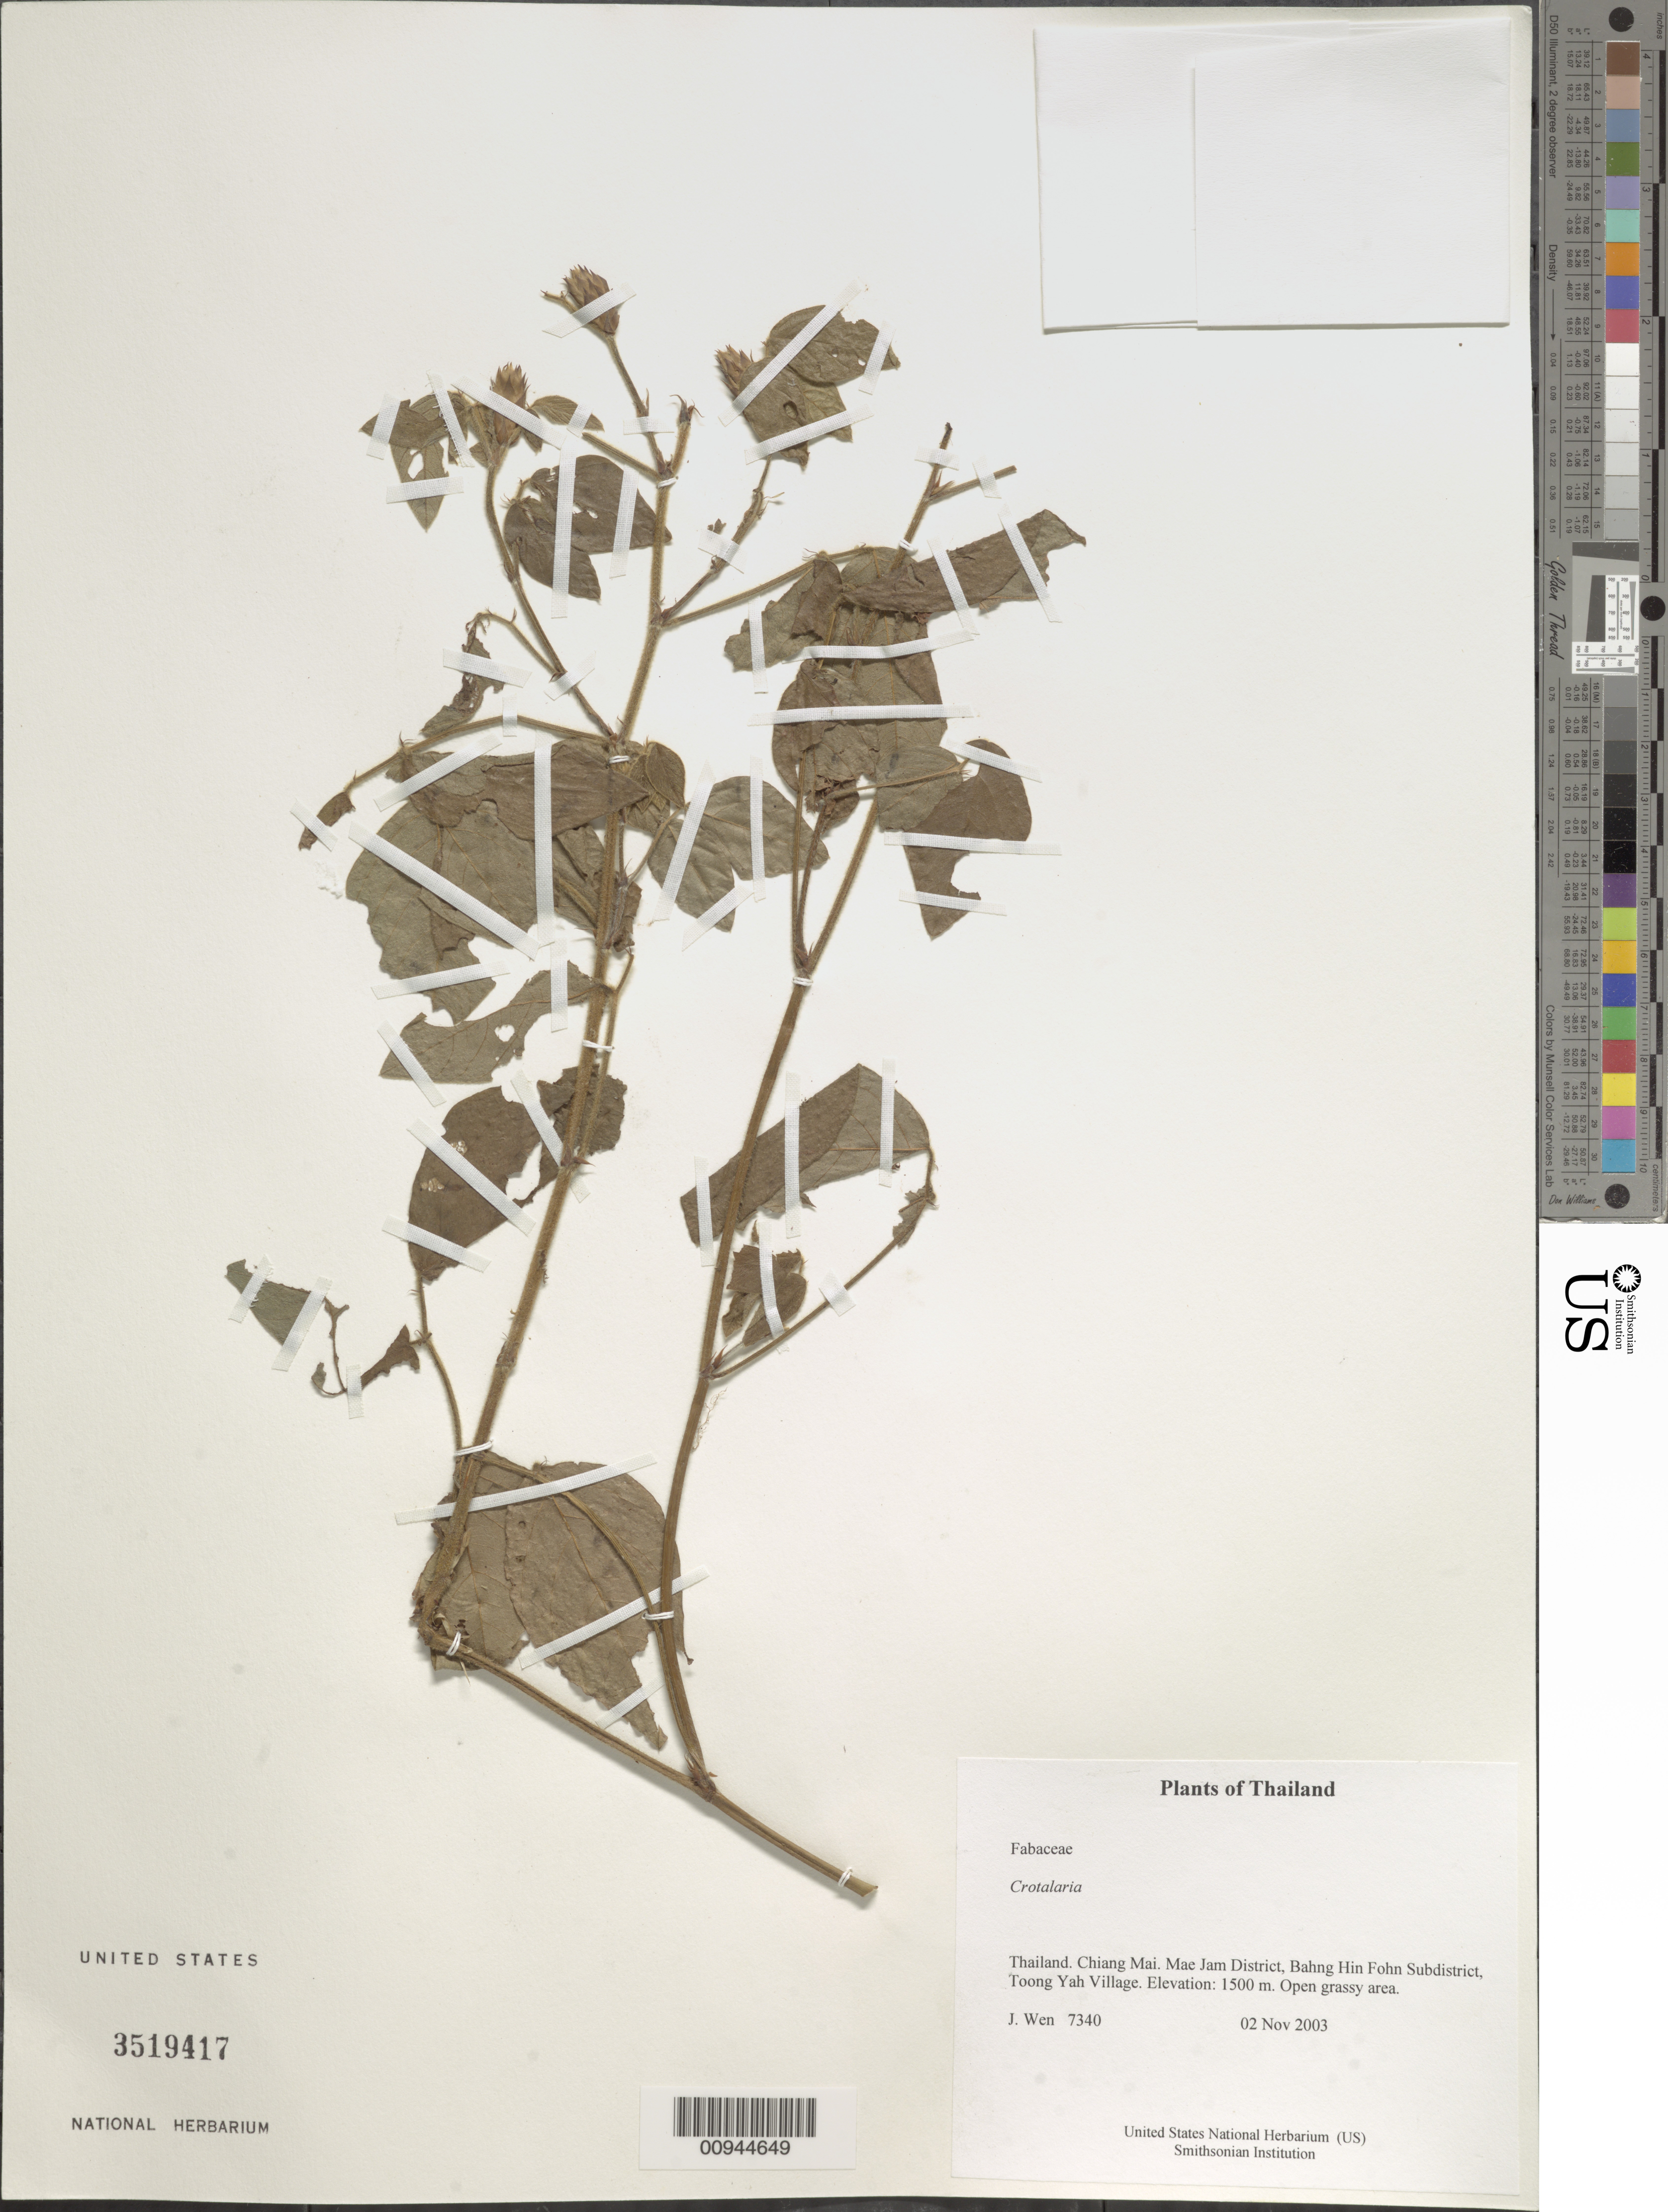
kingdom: Plantae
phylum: Tracheophyta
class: Magnoliopsida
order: Fabales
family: Fabaceae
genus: Crotalaria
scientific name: Crotalaria sp.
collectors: J. Wen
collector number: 7340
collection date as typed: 02 Nov 2003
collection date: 2003-11-02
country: Thailand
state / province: Chiang Mai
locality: Mae Jam District, Bahng Hin Fohn Subdistrict, Toong Yah Village.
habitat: Open grassy area.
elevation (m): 1500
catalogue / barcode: US 3519417